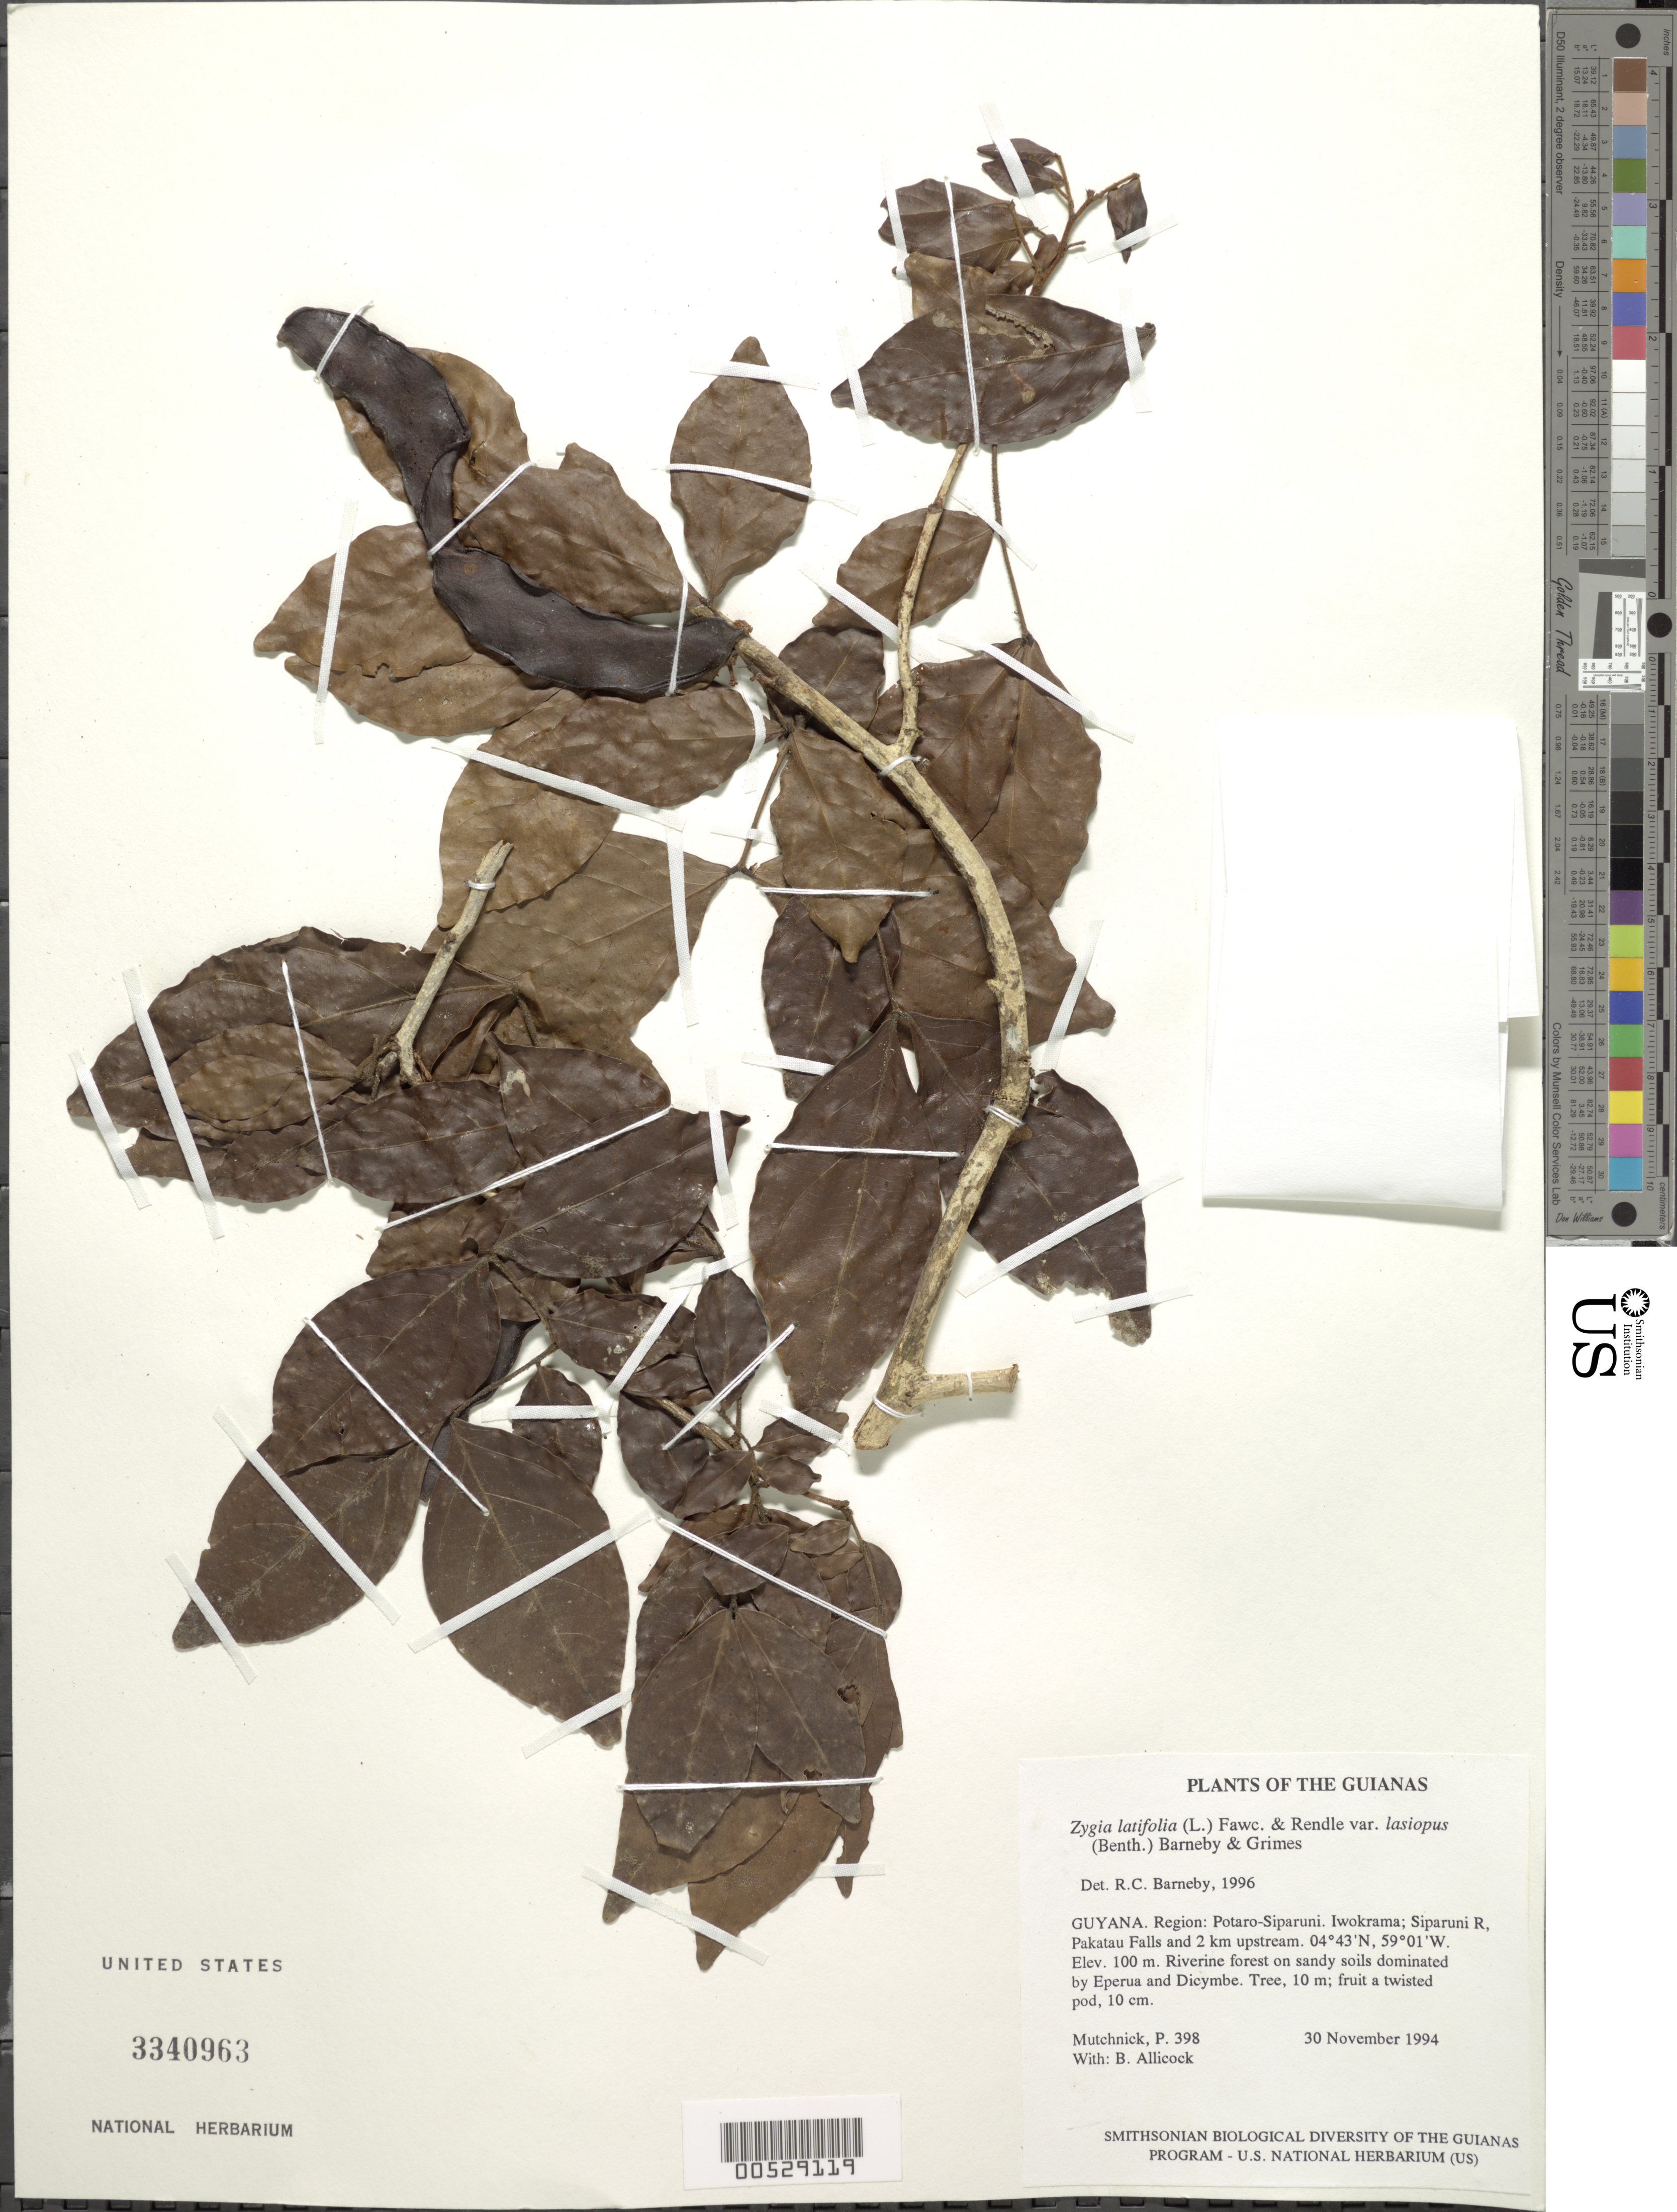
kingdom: Plantae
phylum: Tracheophyta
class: Magnoliopsida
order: Fabales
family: Fabaceae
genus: Zygia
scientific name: Zygia latifolia var. lasiopus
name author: (Benth.) Barneby & J.W. Grimes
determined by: Barneby, Rupert C., (NY)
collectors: P. Mutchnick & B. Allicock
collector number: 398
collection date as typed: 30 November 1994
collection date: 1994-11-30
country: Guyana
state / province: Potaro-Siparuni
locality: Iwokrama; Siparuni R, Pakatau Falls and 2 km upstream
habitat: Riverine forest on sandy soils dominated by Eperua and Dicymbe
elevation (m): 100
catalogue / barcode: US 3340963